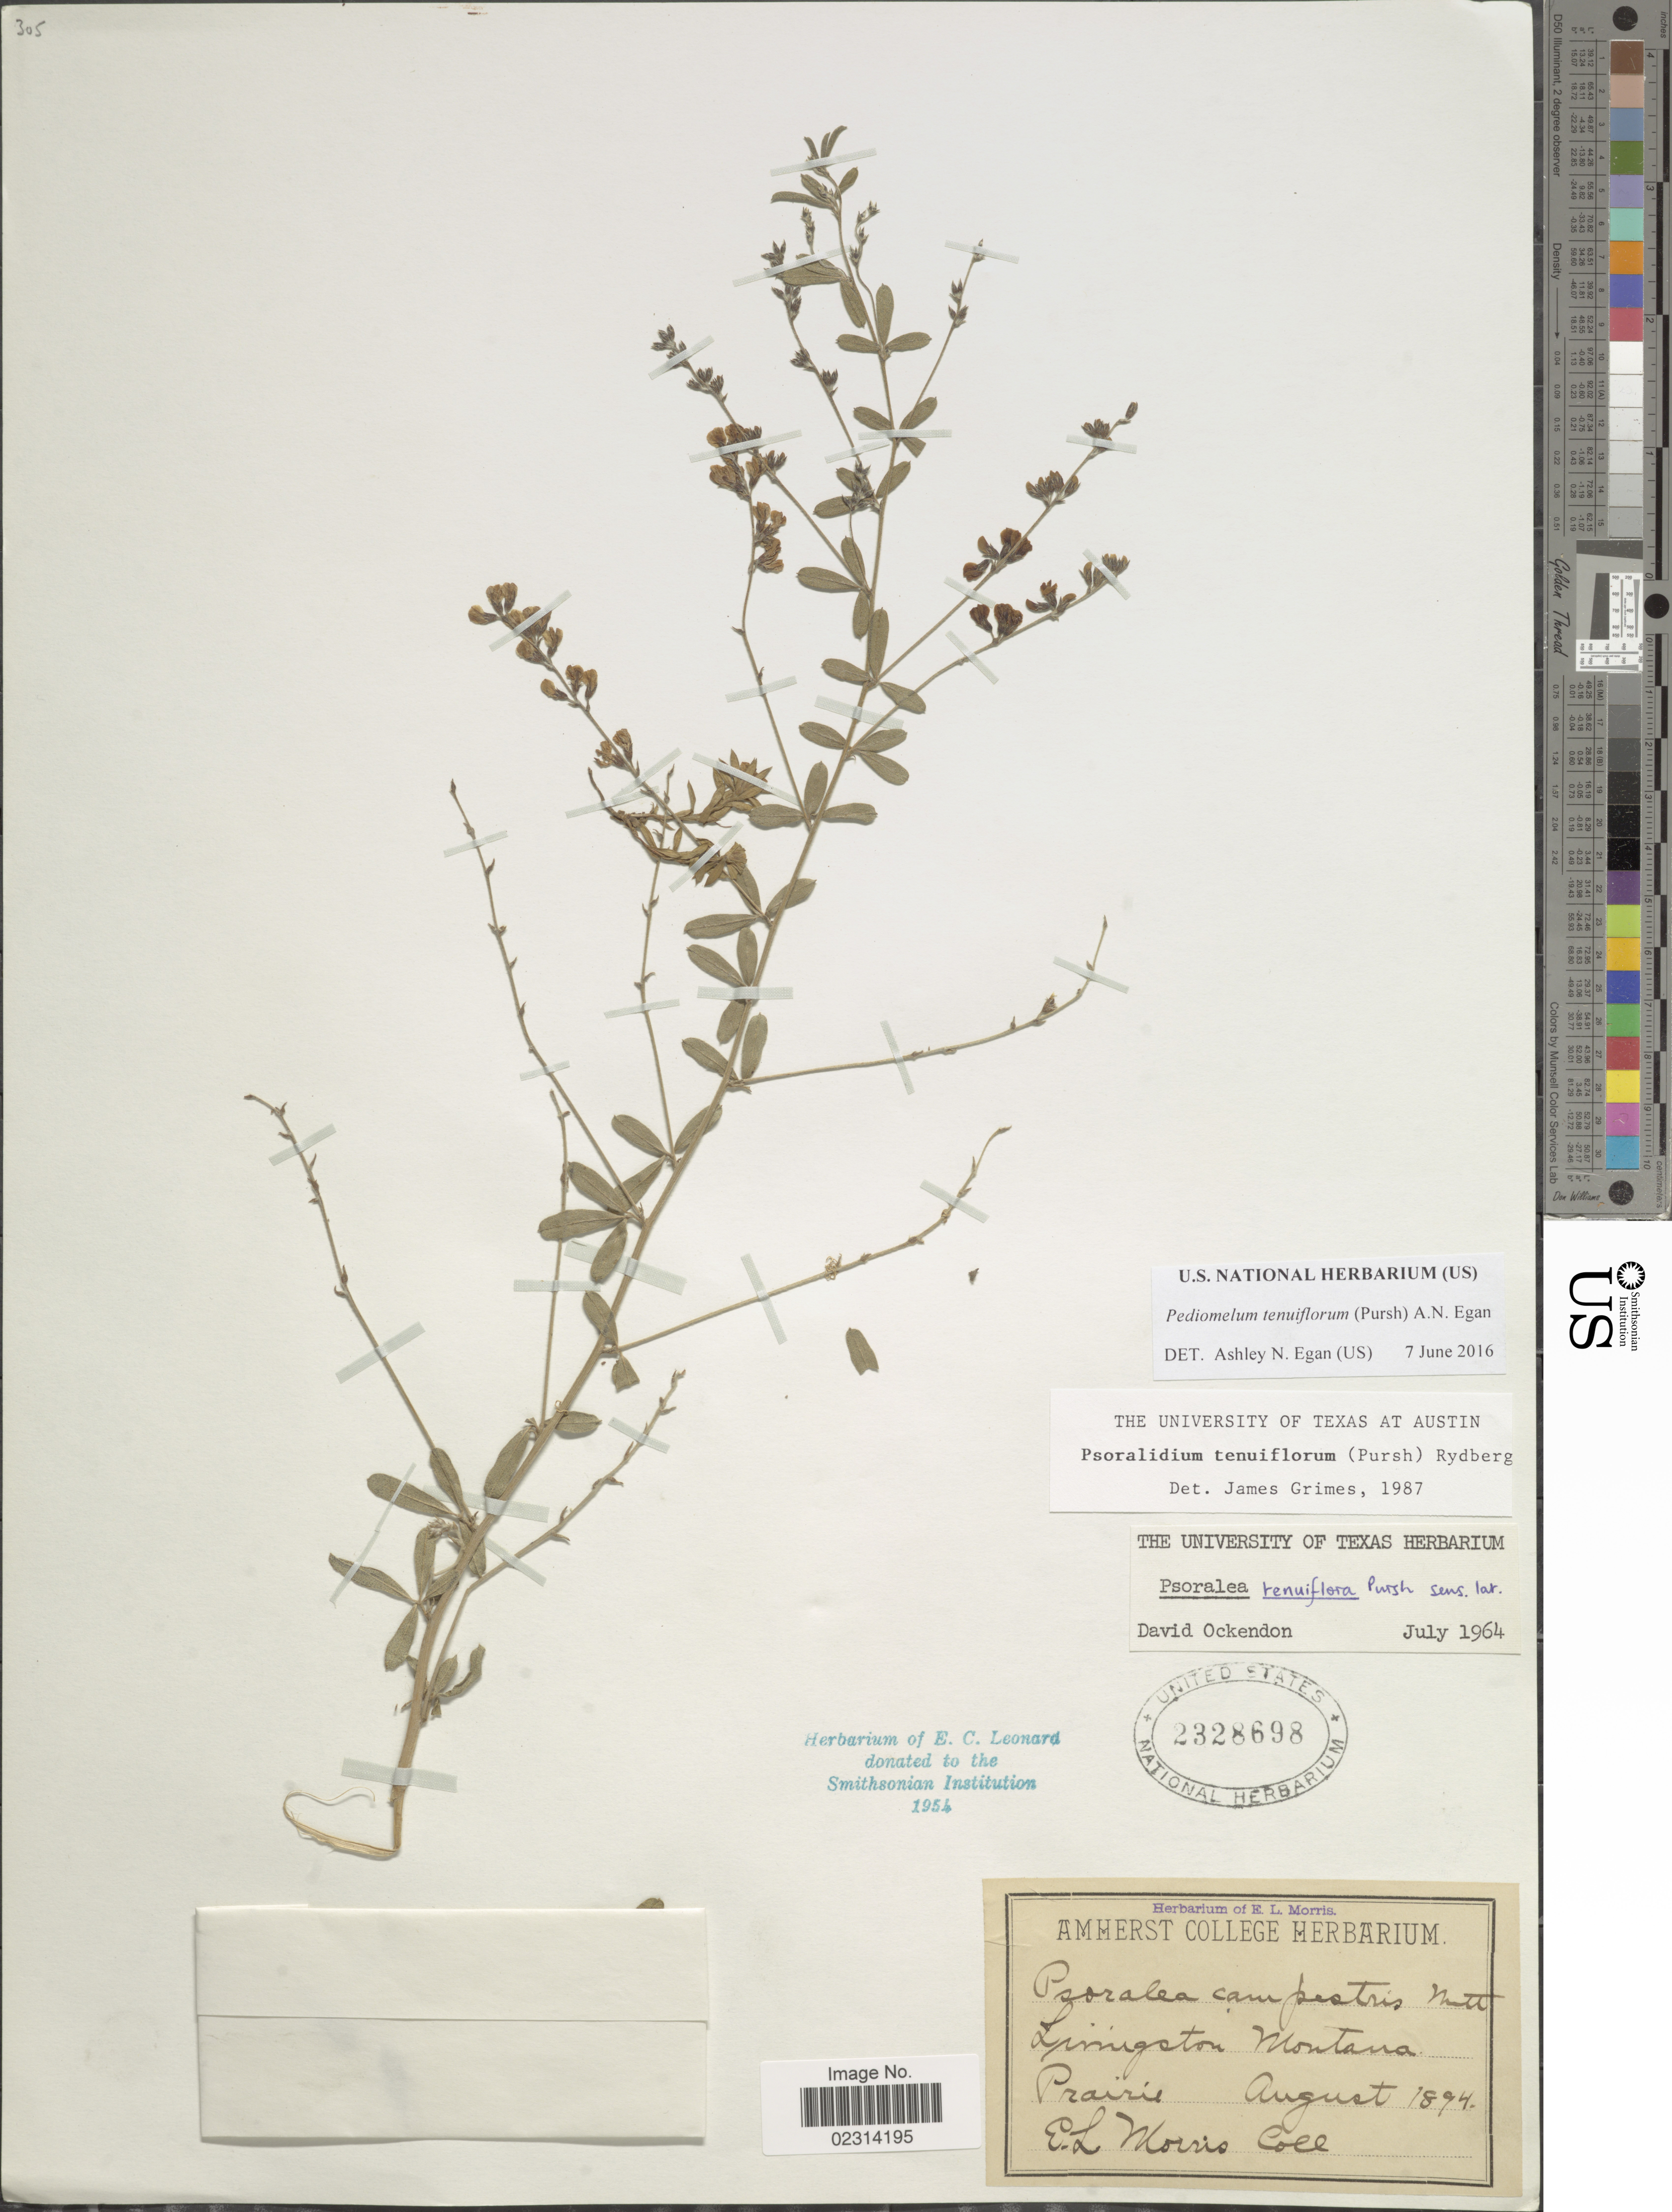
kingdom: Plantae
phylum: Tracheophyta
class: Magnoliopsida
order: Fabales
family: Fabaceae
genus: Psoralidium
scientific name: Psoralidium tenuiflorum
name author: (Pursh) Rydb.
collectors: E. Morris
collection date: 1894-08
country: United States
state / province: Montana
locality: Livingston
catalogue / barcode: US 2328698